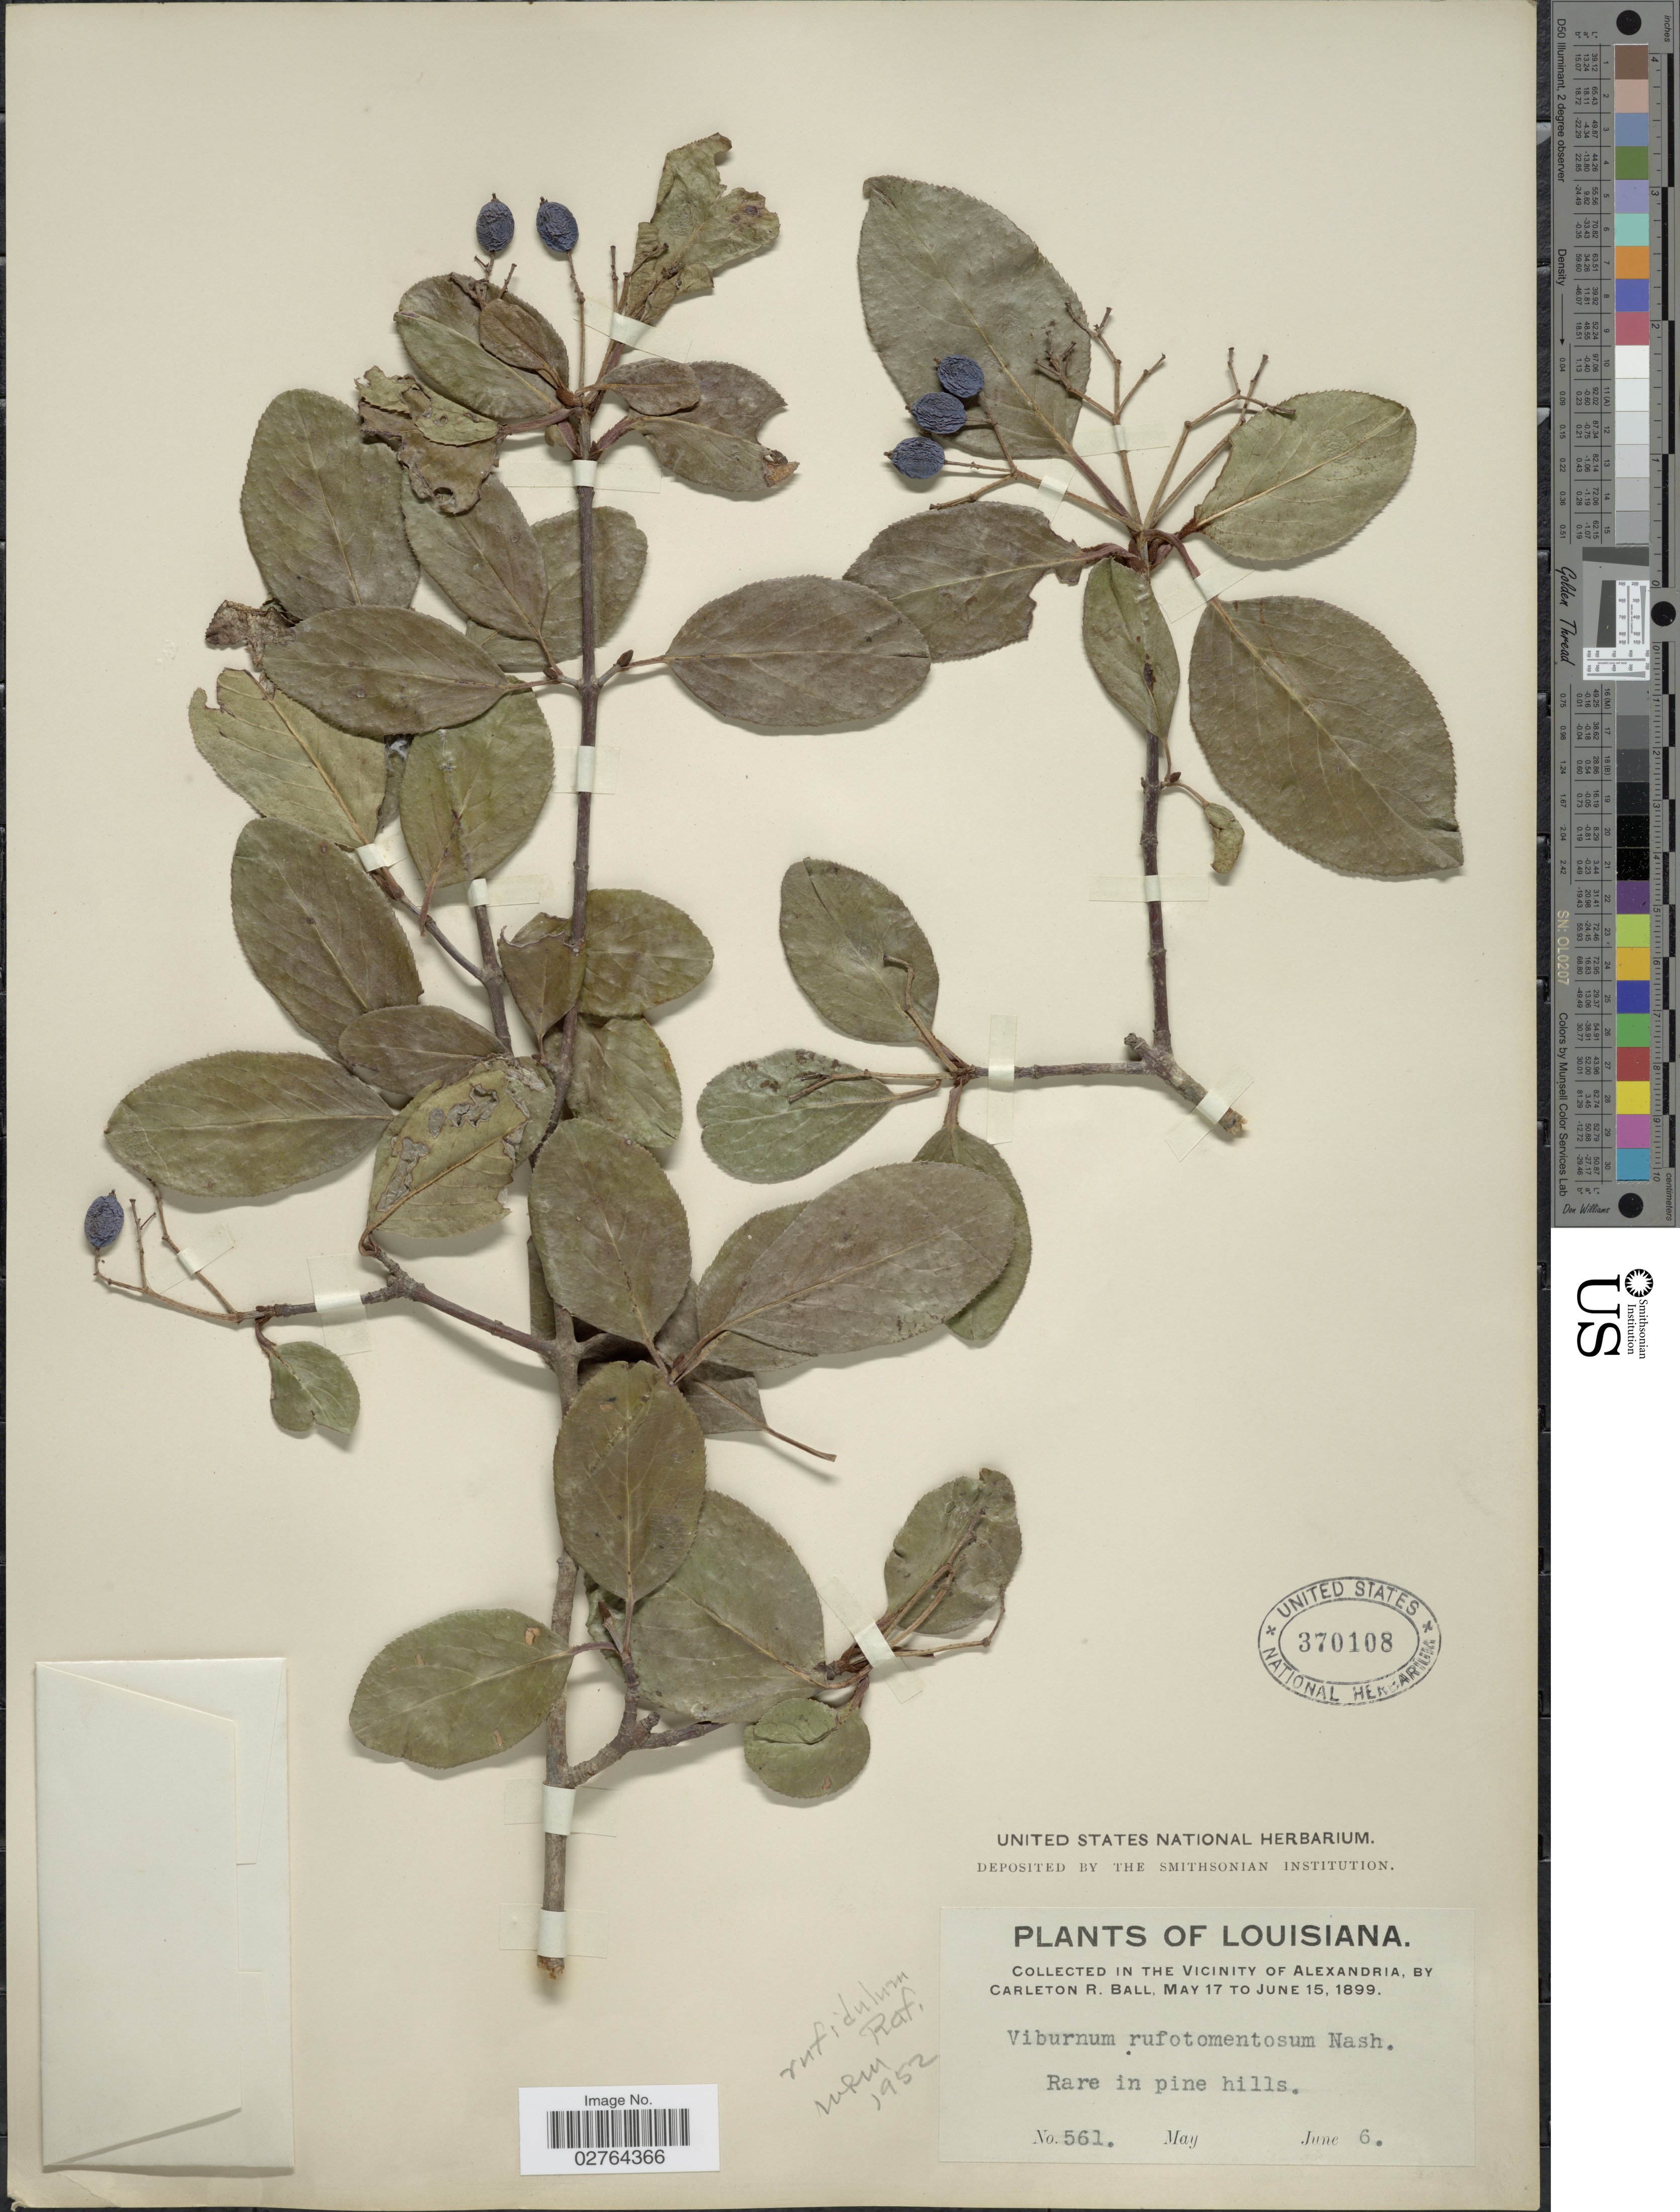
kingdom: Plantae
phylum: Tracheophyta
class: Magnoliopsida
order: Dipsacales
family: Viburnaceae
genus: Viburnum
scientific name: Viburnum rufidulum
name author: Raf.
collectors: C. R. Ball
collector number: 561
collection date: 1899-06-06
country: United States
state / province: Louisiana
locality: Vicinity of Alexandria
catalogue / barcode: US 370108